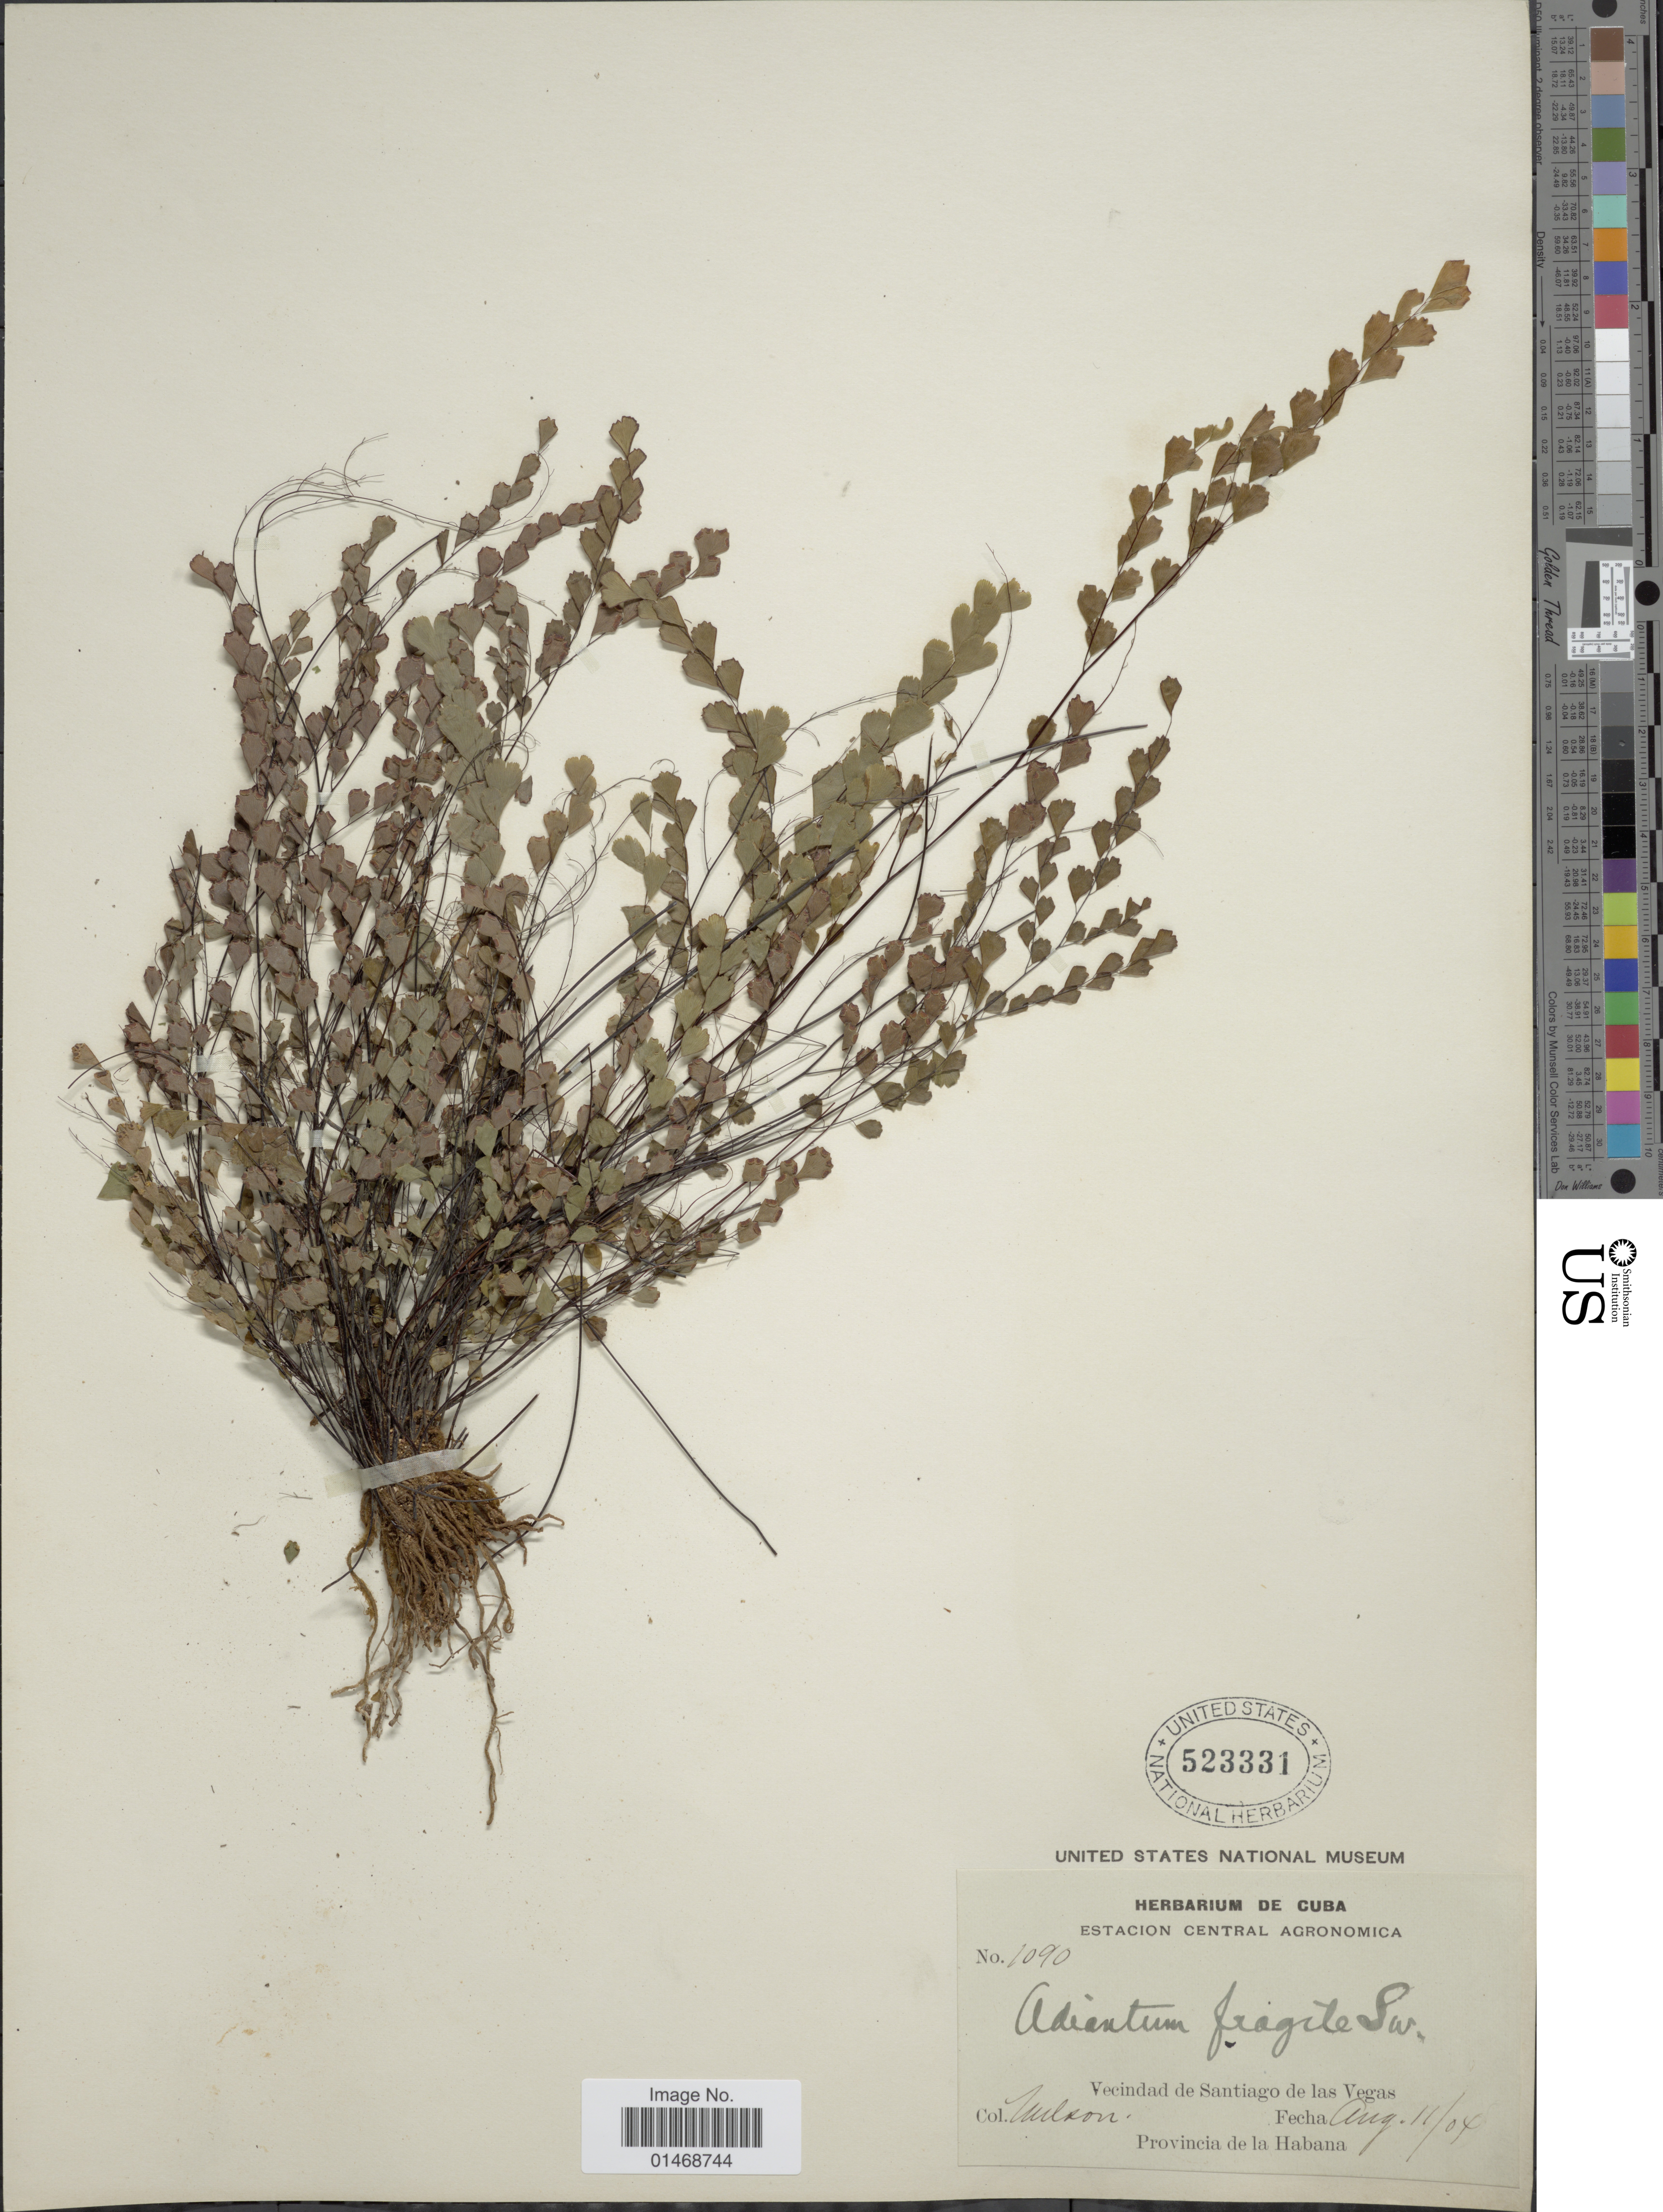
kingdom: Plantae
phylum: Tracheophyta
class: Polypodiopsida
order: Polypodiales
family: Pteridaceae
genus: Adiantum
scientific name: Adiantum fragile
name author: Sw.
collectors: -- Wilson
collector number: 1090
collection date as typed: Transcribed d/m/y: 11/8/4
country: Cuba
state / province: La Habana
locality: Vecindad de Santiago de las Vegas, provincia de la Habana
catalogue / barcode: US 523331